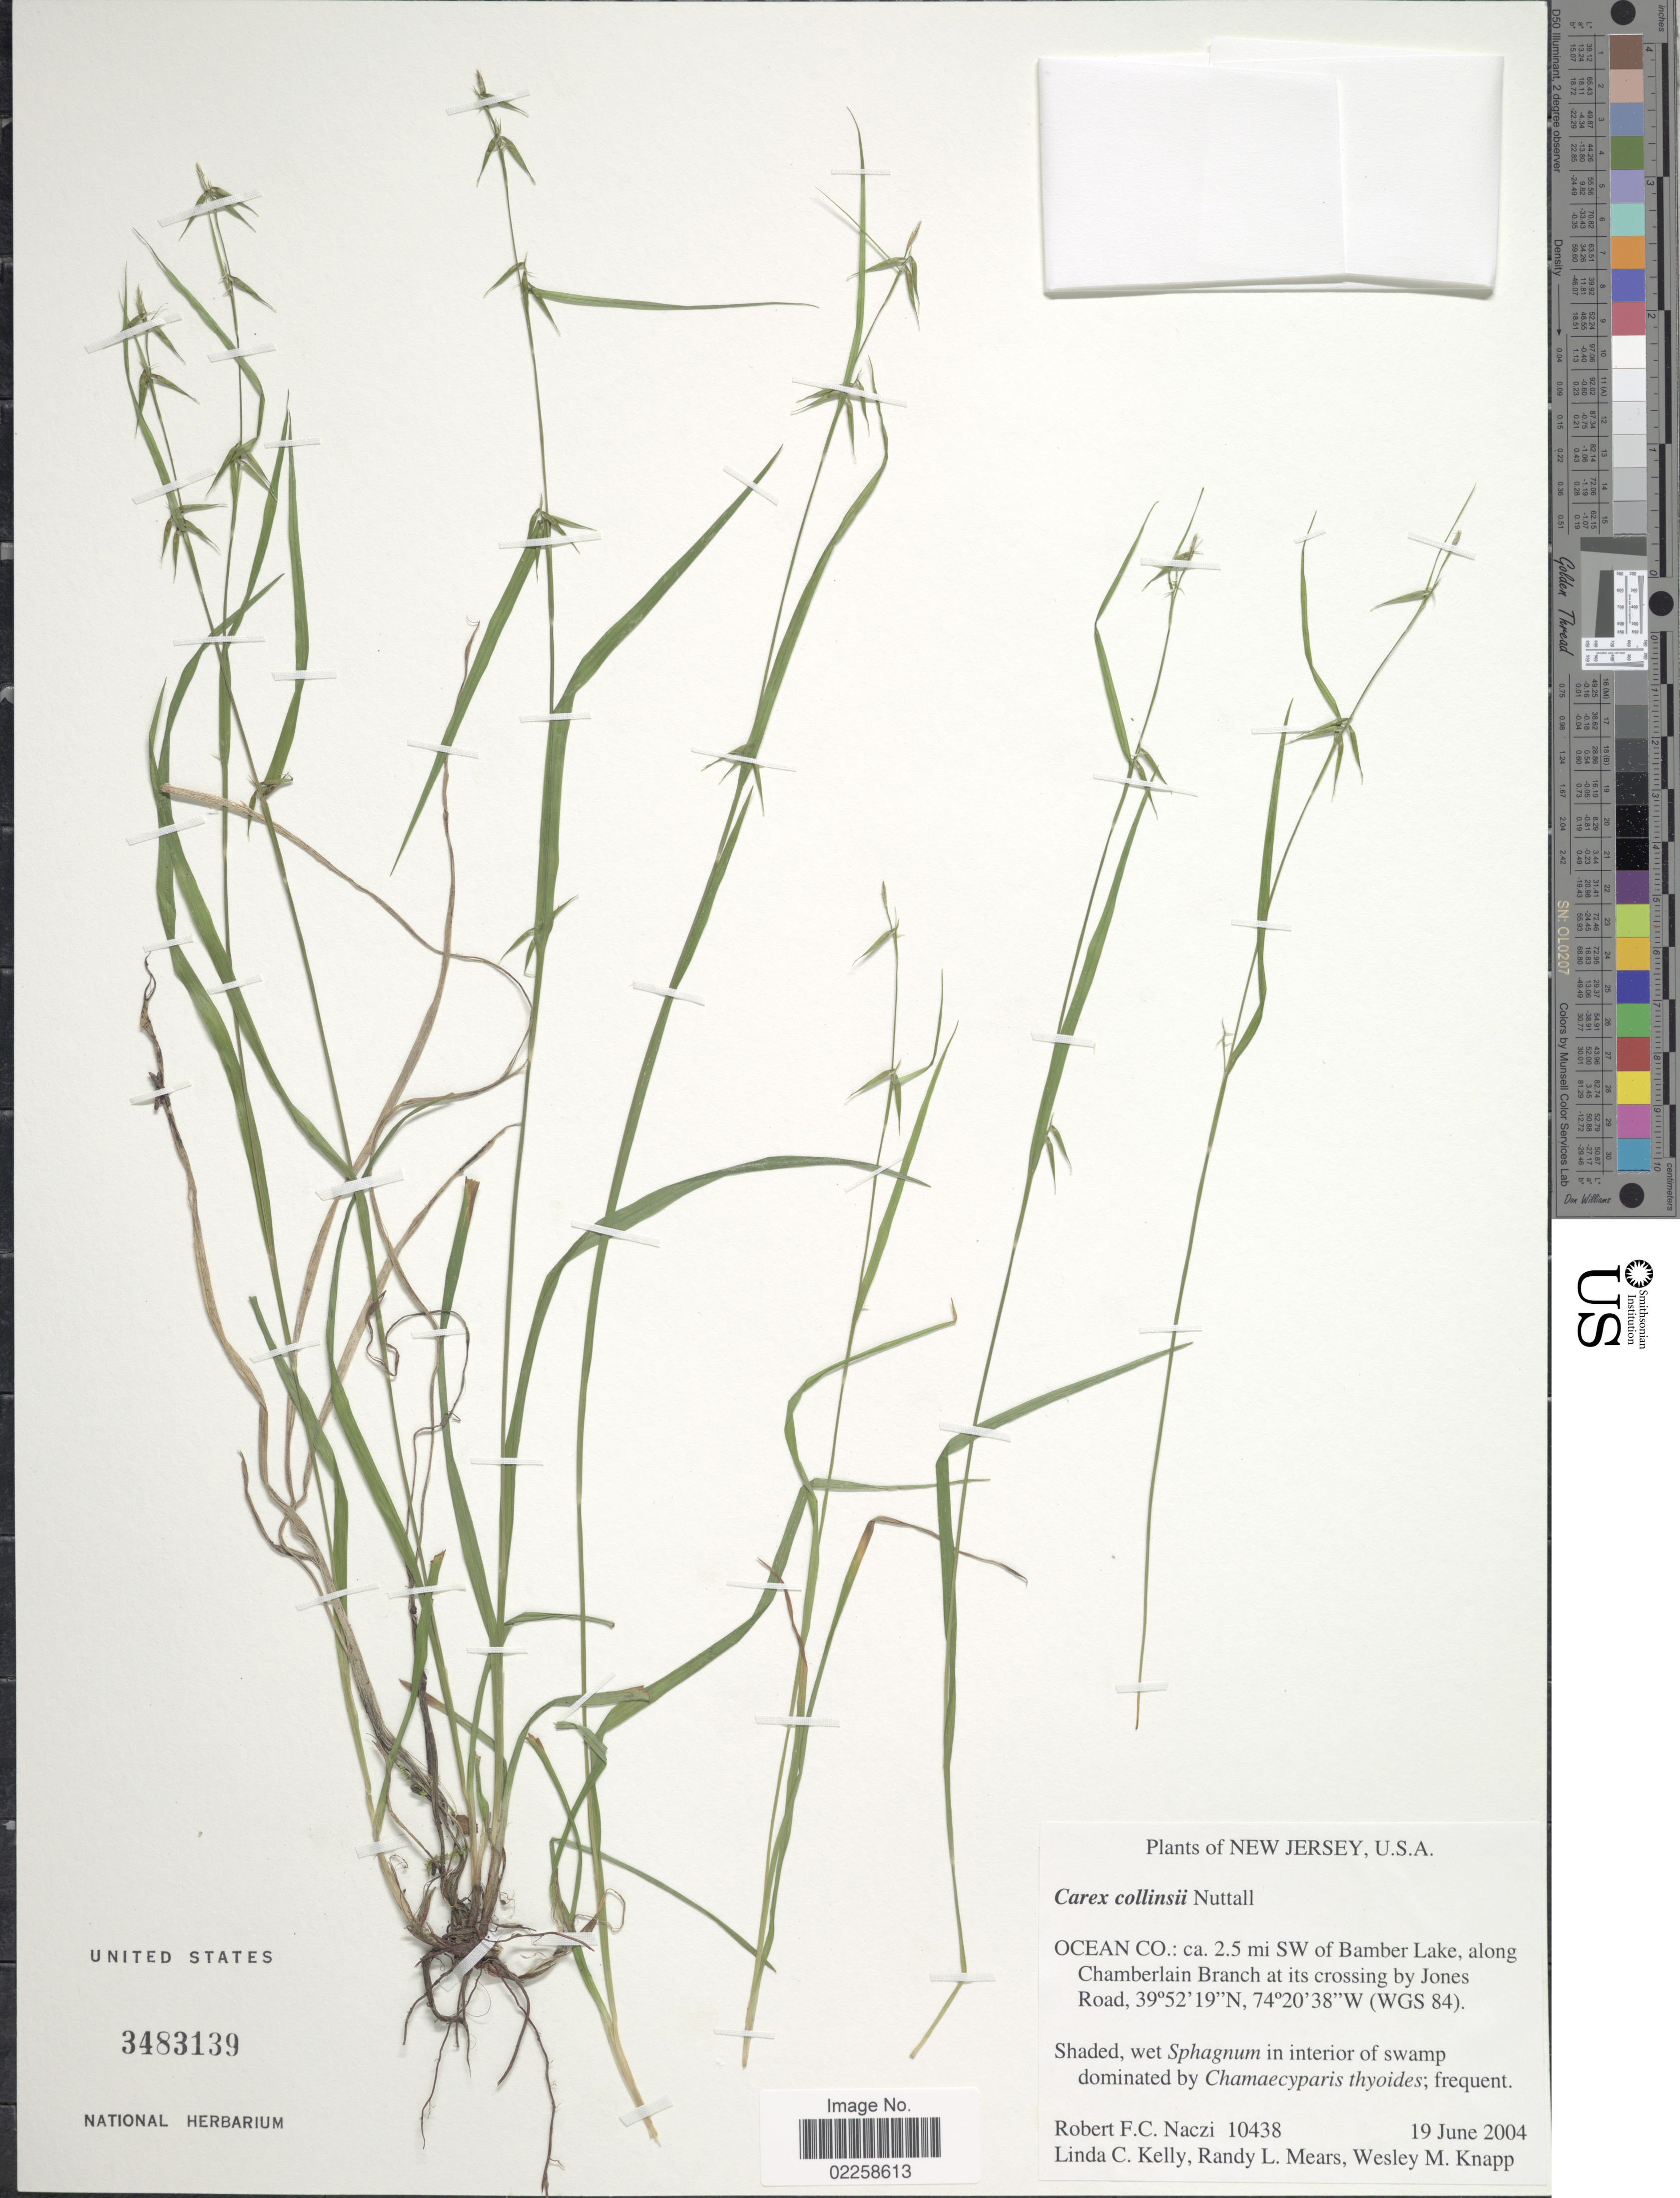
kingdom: Plantae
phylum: Tracheophyta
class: Liliopsida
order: Poales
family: Cyperaceae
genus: Carex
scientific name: Carex collinsii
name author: Nutt.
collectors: R. F. C. Naczi, L. Kelly, R. Mears & W. Knapp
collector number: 10438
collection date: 2004-06-19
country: United States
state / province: New Jersey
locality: Ocean Co.: ca. 2.5 mi SW of Bamber lake, along Chamberlain Branch at its crossing by Jones Road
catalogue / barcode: US 3483139